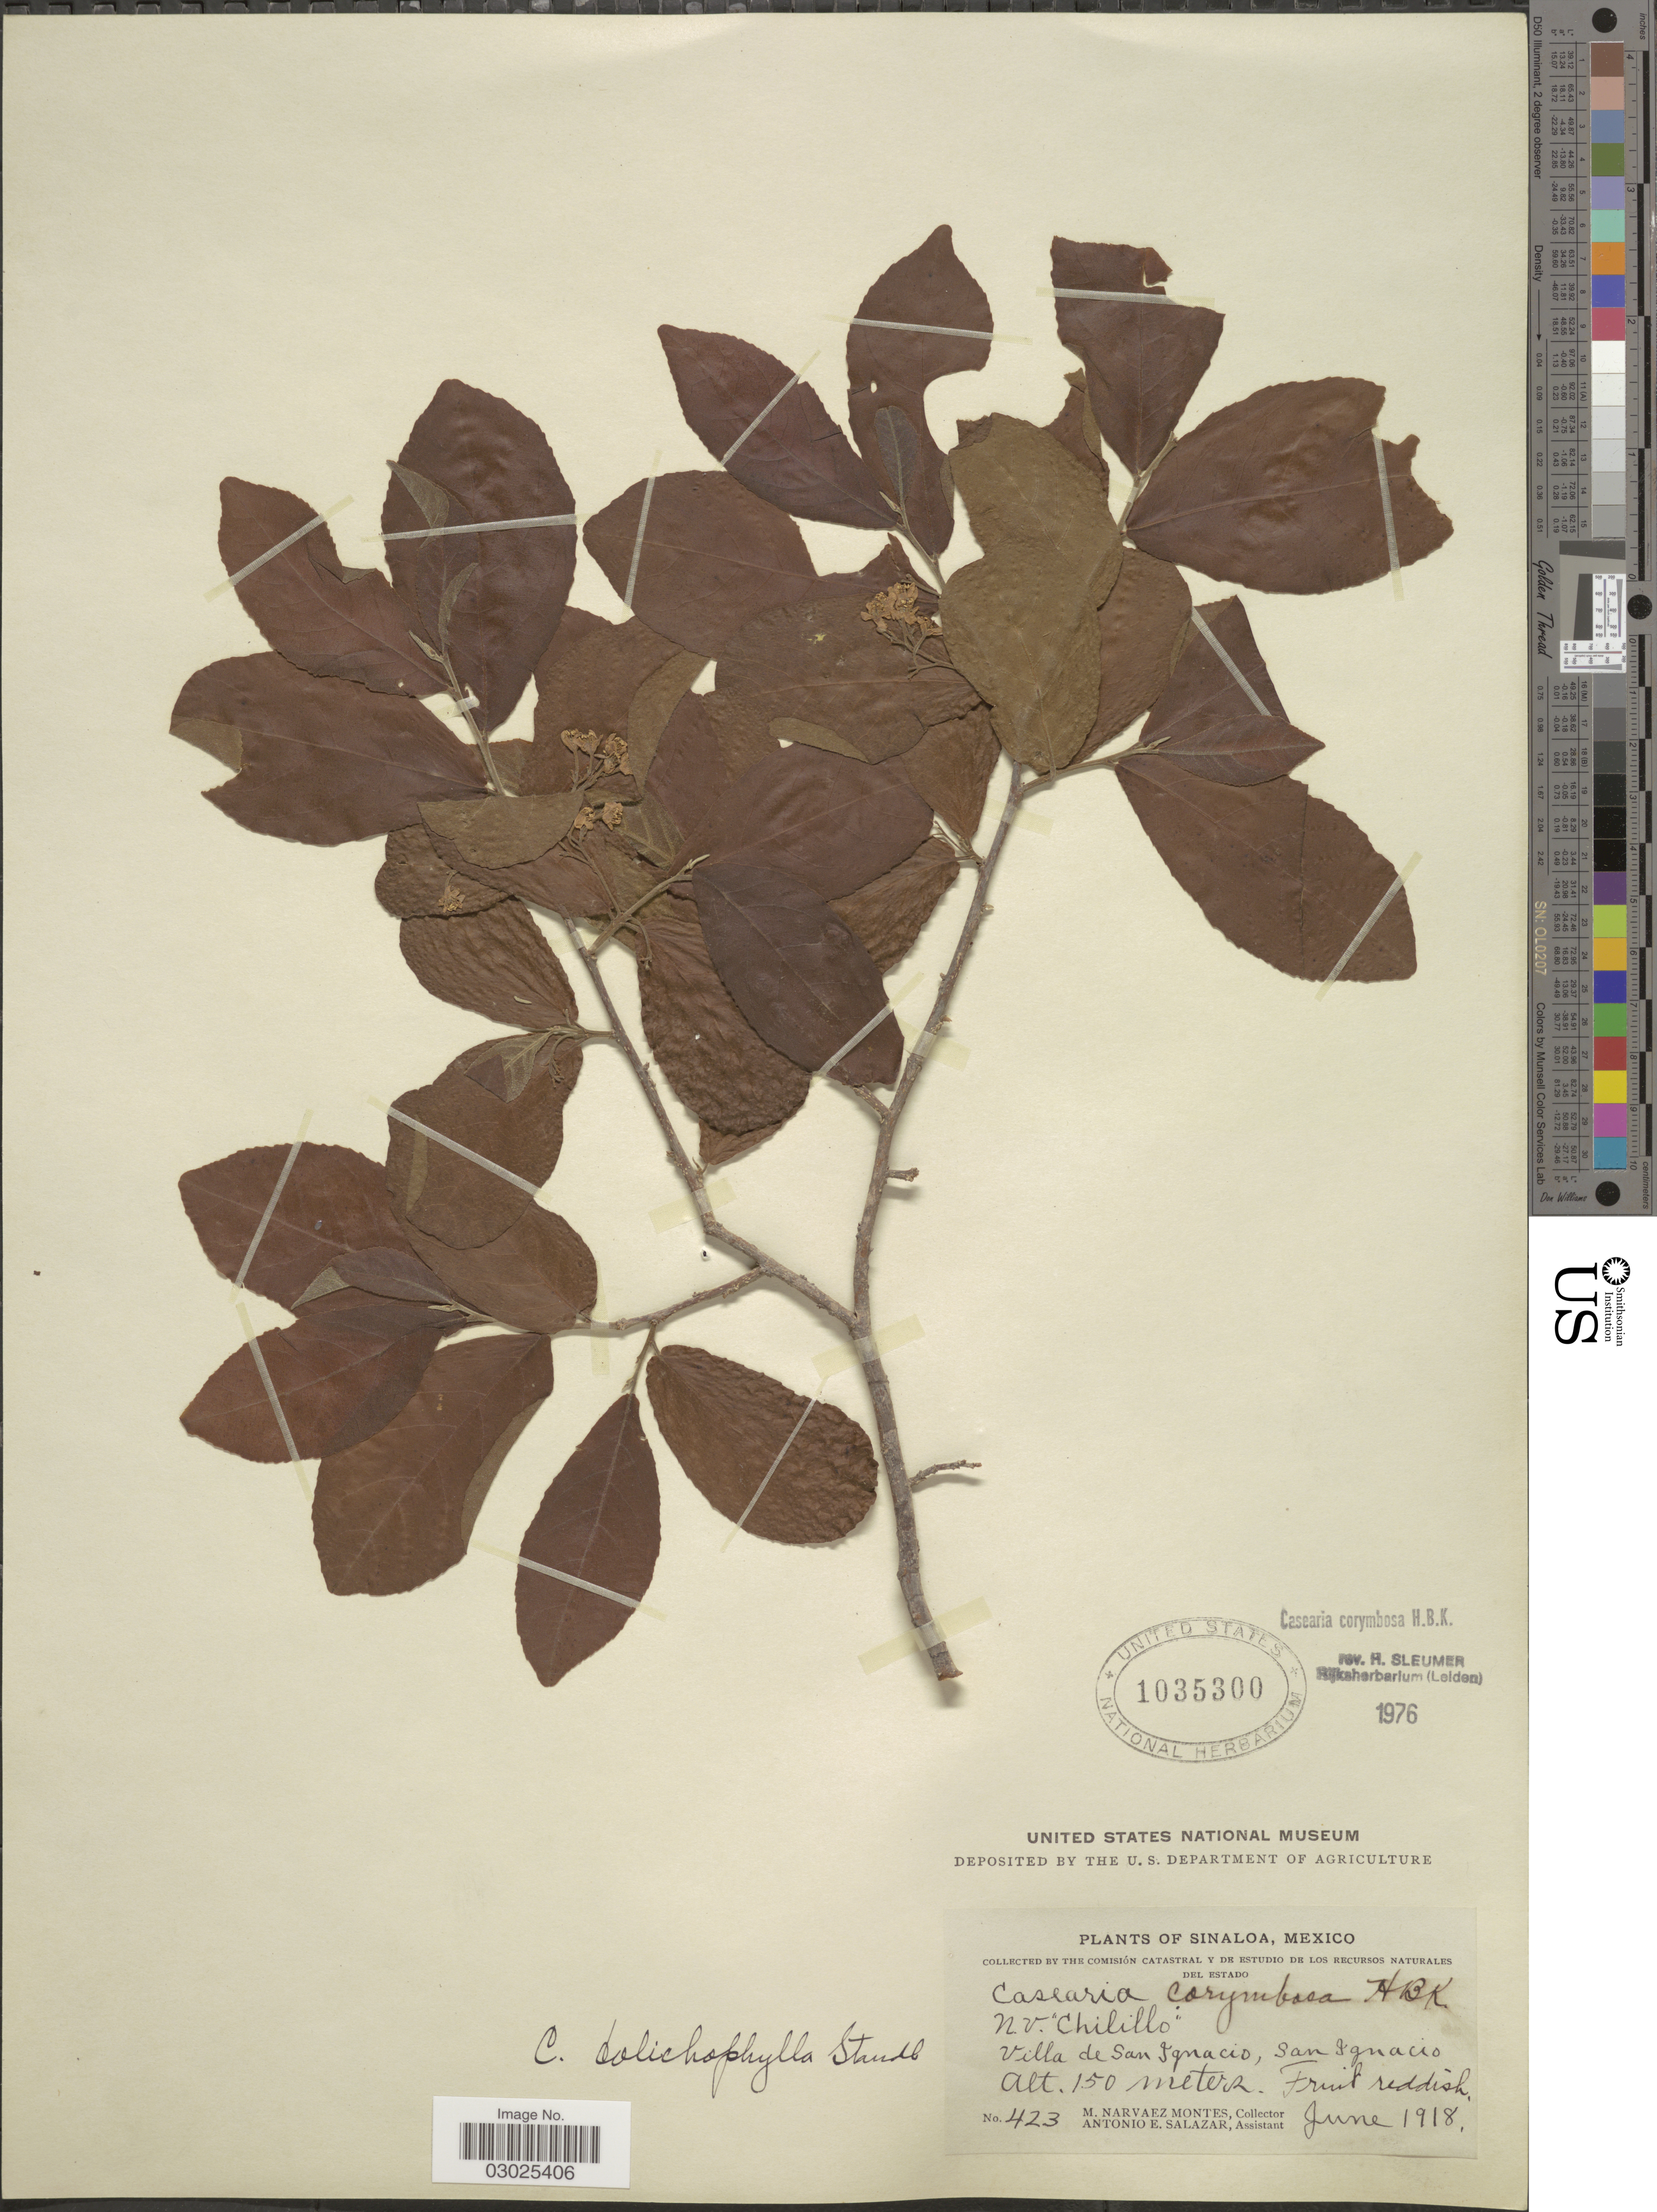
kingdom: Plantae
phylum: Tracheophyta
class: Magnoliopsida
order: Malpighiales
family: Salicaceae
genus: Casearia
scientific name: Casearia corymbosa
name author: Kunth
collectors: M. Narvaez-Montes & A. E. Salazar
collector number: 423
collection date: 1918-06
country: Mexico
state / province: Sinaloa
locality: Villa de San Ignacio, San Ignacio.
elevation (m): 150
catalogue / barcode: US 1035300